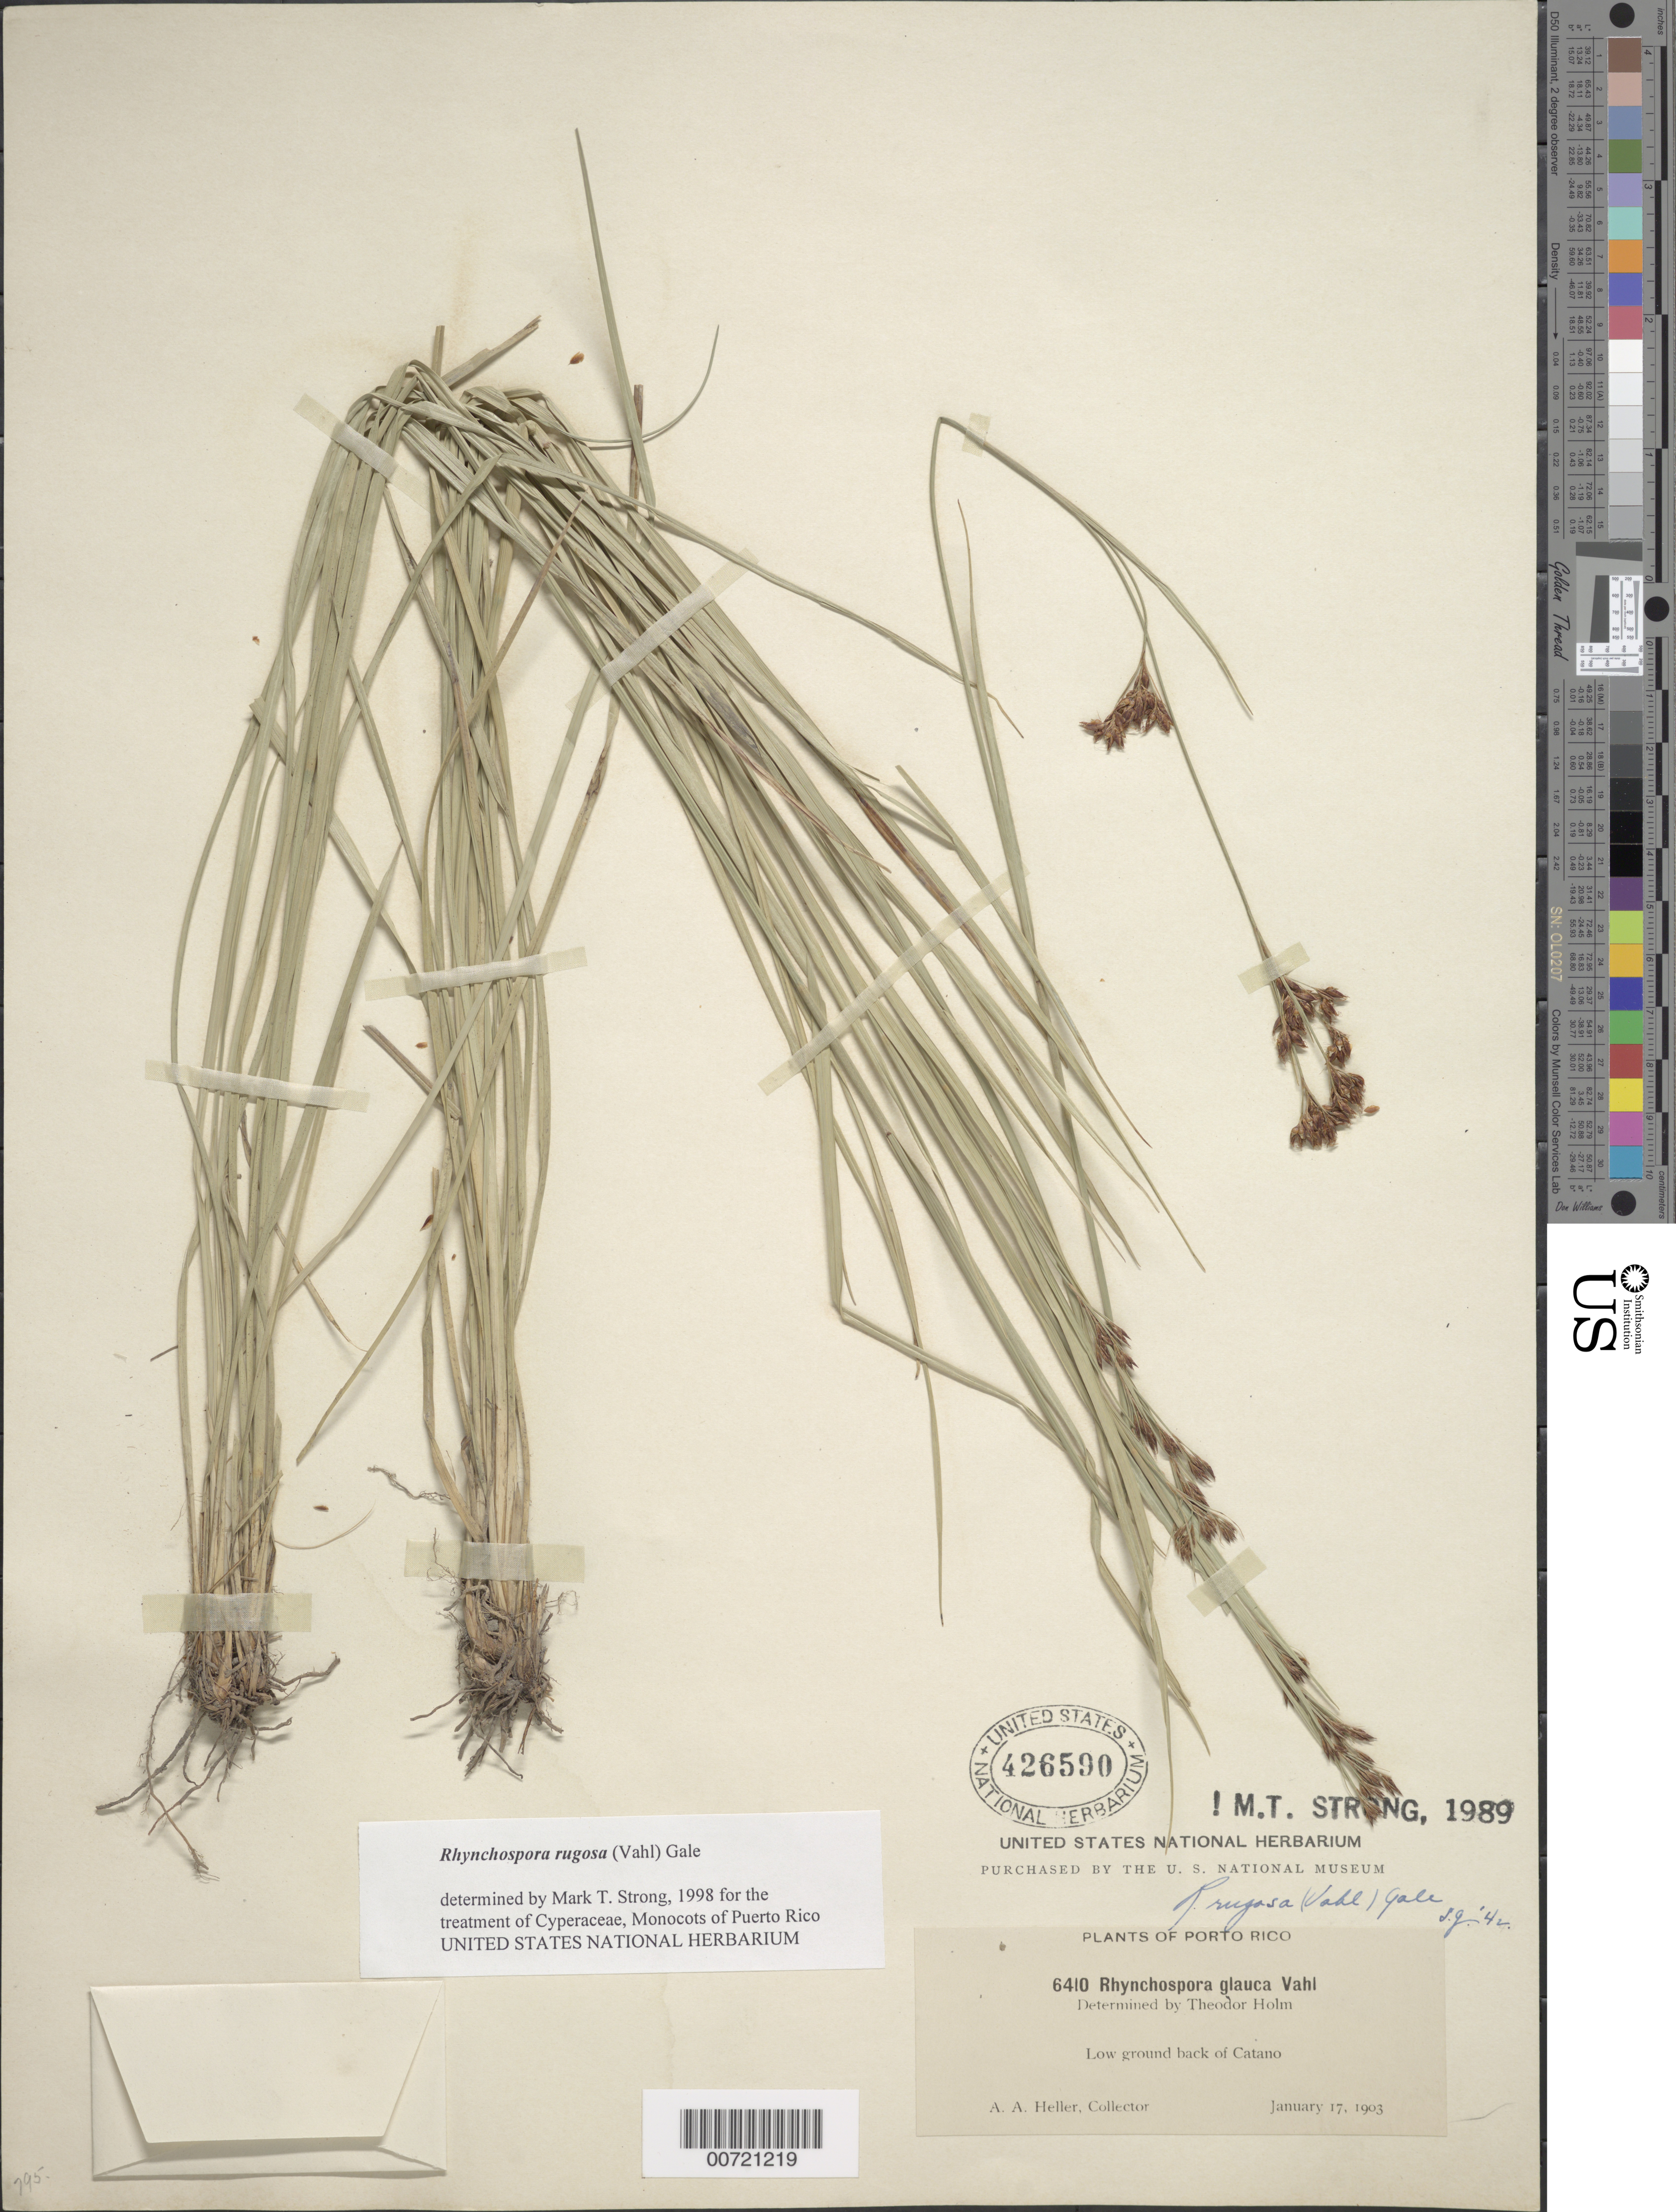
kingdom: Plantae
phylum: Tracheophyta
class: Liliopsida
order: Poales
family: Cyperaceae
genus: Rhynchospora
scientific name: Rhynchospora rugosa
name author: (Vahl) Gale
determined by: Strong, M. T., (US), Smithsonian Institution - National Museum of Natural History (UNITED STATES)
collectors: A. A. Heller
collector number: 6410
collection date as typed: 17 Jan 1903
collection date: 1903-01-17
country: Puerto Rico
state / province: Cataño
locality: Back of Cataño.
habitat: Low ground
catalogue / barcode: US 426590